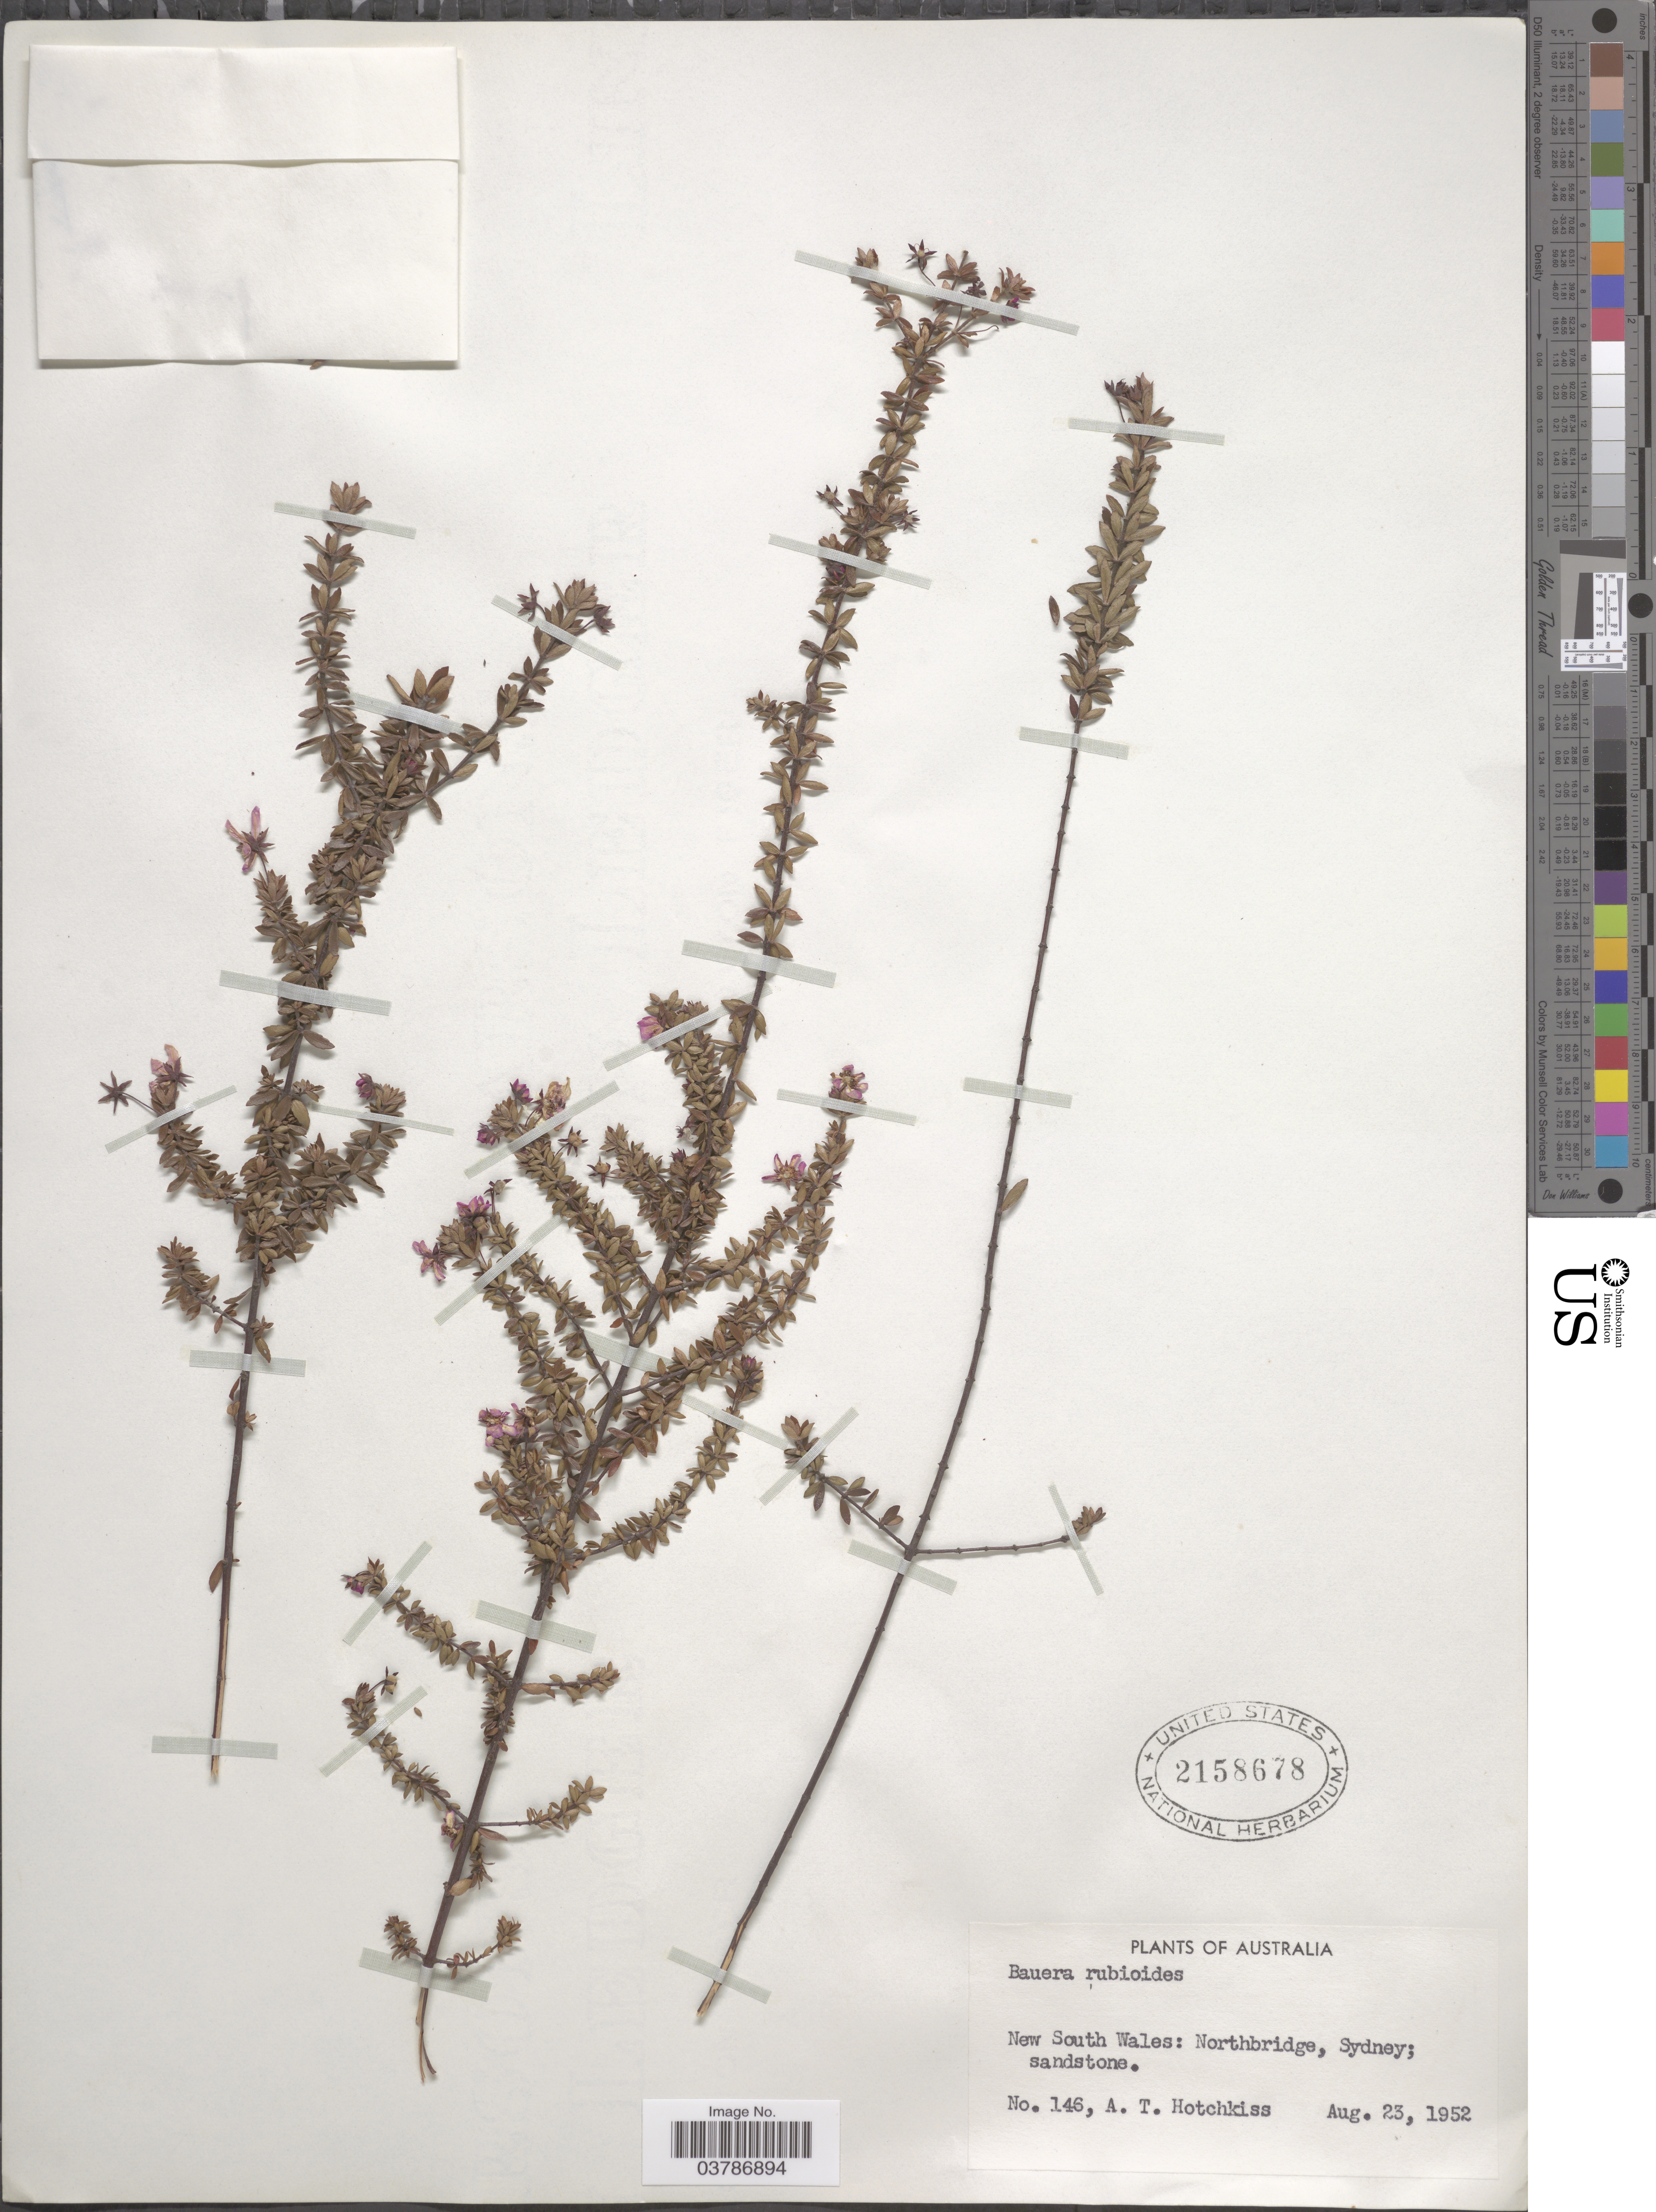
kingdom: Plantae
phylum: Tracheophyta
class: Magnoliopsida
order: Oxalidales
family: Cunoniaceae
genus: Bauera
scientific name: Bauera rubioides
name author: Andrews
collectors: A. Hotchkiss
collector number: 146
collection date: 1952-08-23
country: Australia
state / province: New South Wales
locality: Northbridge, Sydney; sandstone.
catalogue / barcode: US 2158678